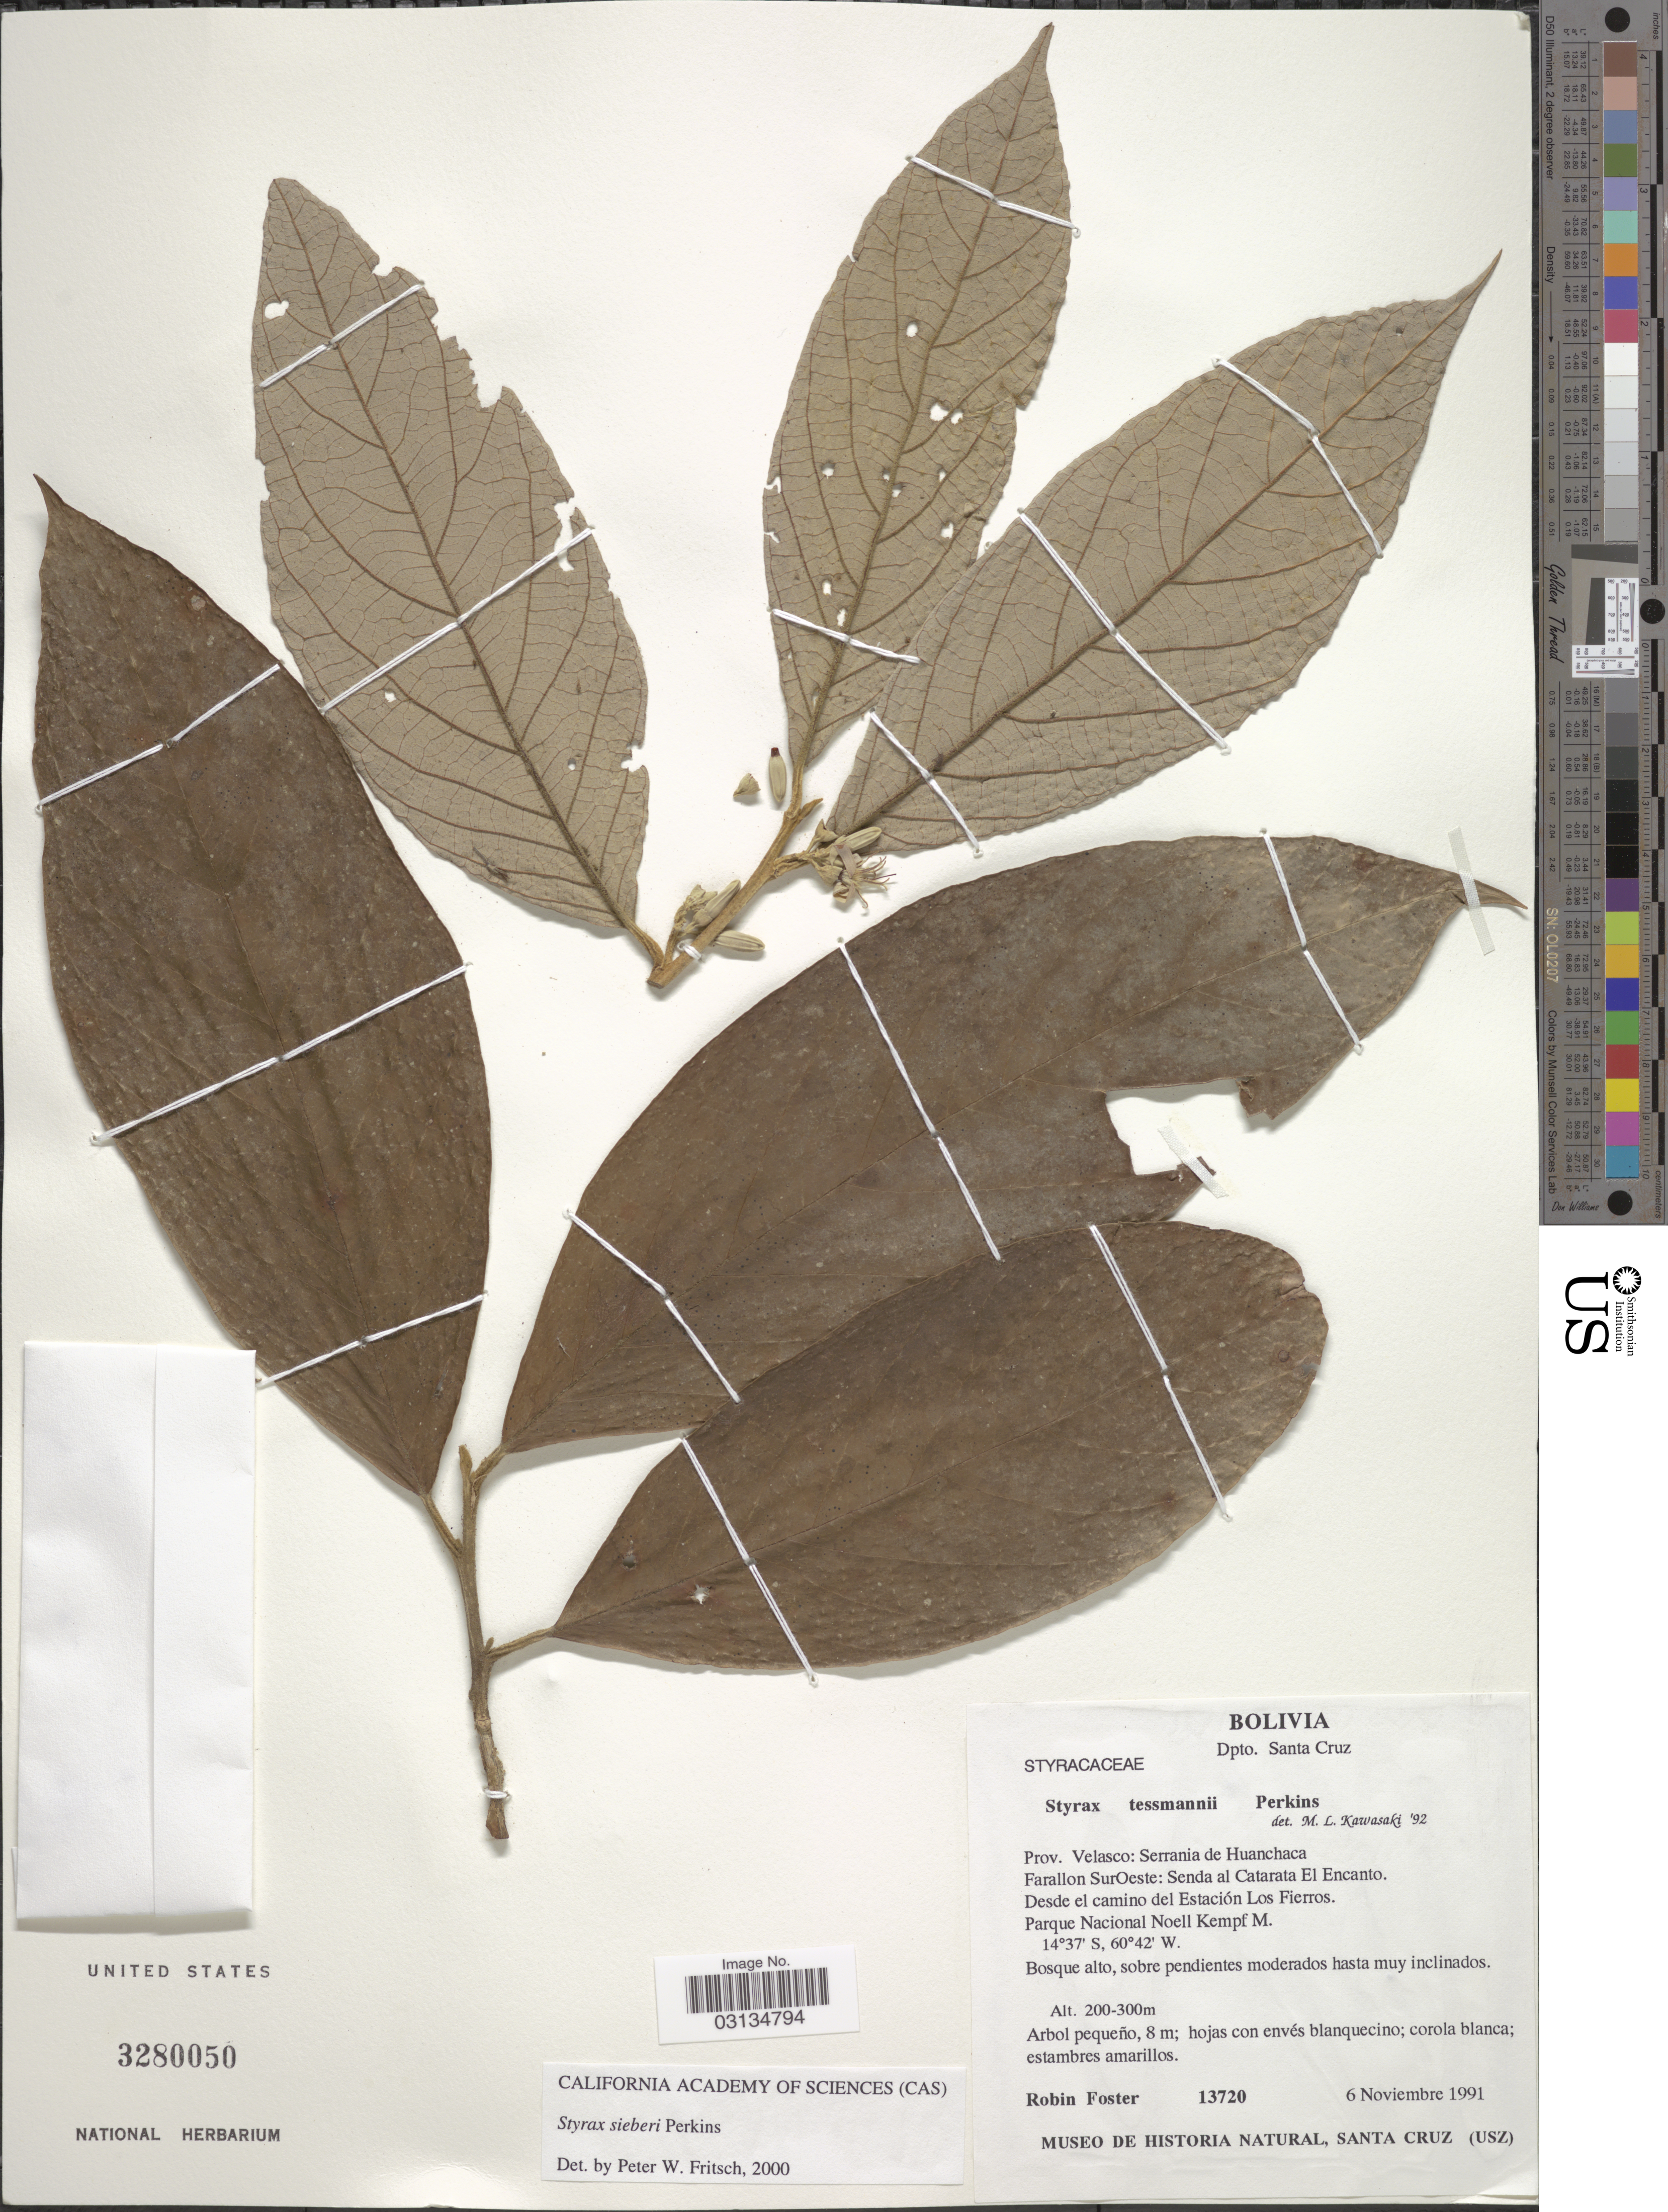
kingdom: Plantae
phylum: Tracheophyta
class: Magnoliopsida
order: Ericales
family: Styracaceae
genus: Styrax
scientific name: Styrax sieberi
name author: Perkins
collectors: R. B. Foster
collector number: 13720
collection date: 1991-11-06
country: Bolivia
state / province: Santa Cruz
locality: Dpto. Santa Cruz. Prov. Velasco: Serrania de Huanchaca. Farallon SurOeste: Senda al Catarata El Encanto. Desde el camino del Estación Los Fierros. Parque Nacional Noell Kempf M.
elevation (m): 200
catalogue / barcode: US 3280050